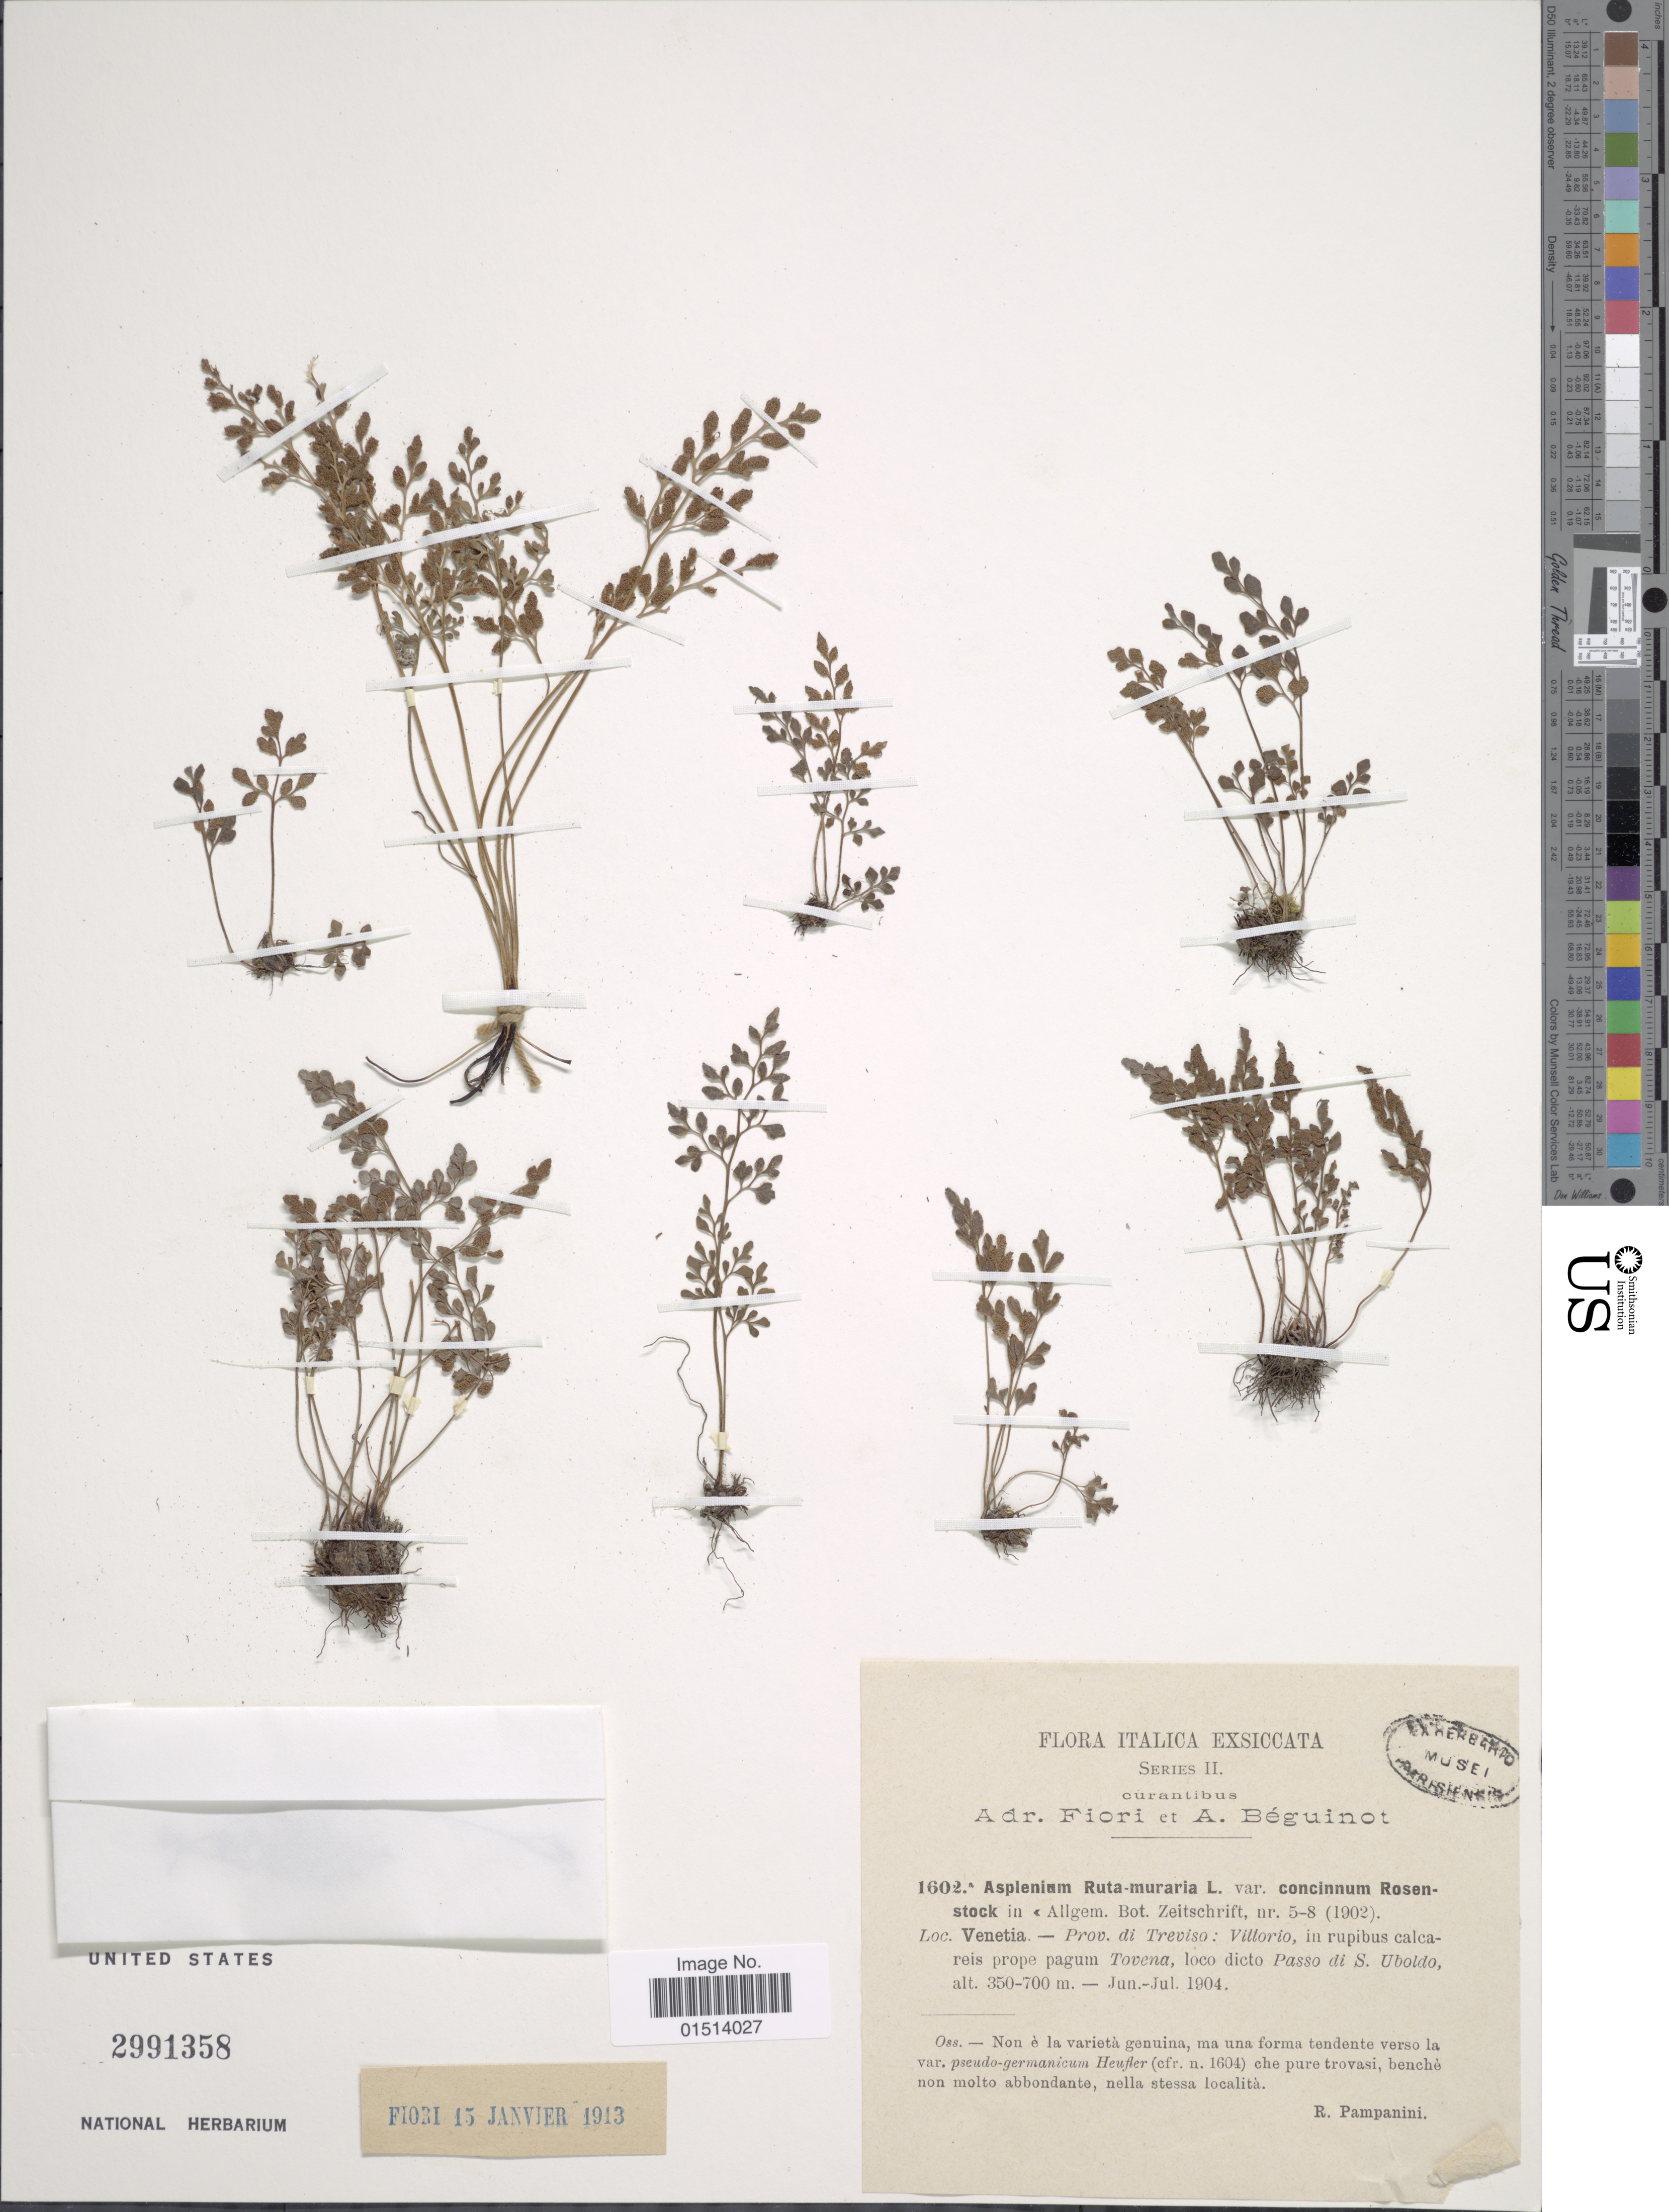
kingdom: Plantae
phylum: Tracheophyta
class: Polypodiopsida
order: Polypodiales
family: Aspleniaceae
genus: Asplenium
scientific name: Asplenium ruta-muraria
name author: L.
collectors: R. Pampanini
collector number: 1602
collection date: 1904-06/1904-07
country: Italy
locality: Venetia, Prov. di Treviso : Villorio, in rupibus calcareis prope pagum Tovena, loco dicto Passo di S. Uboldo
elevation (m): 350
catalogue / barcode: US 2991358